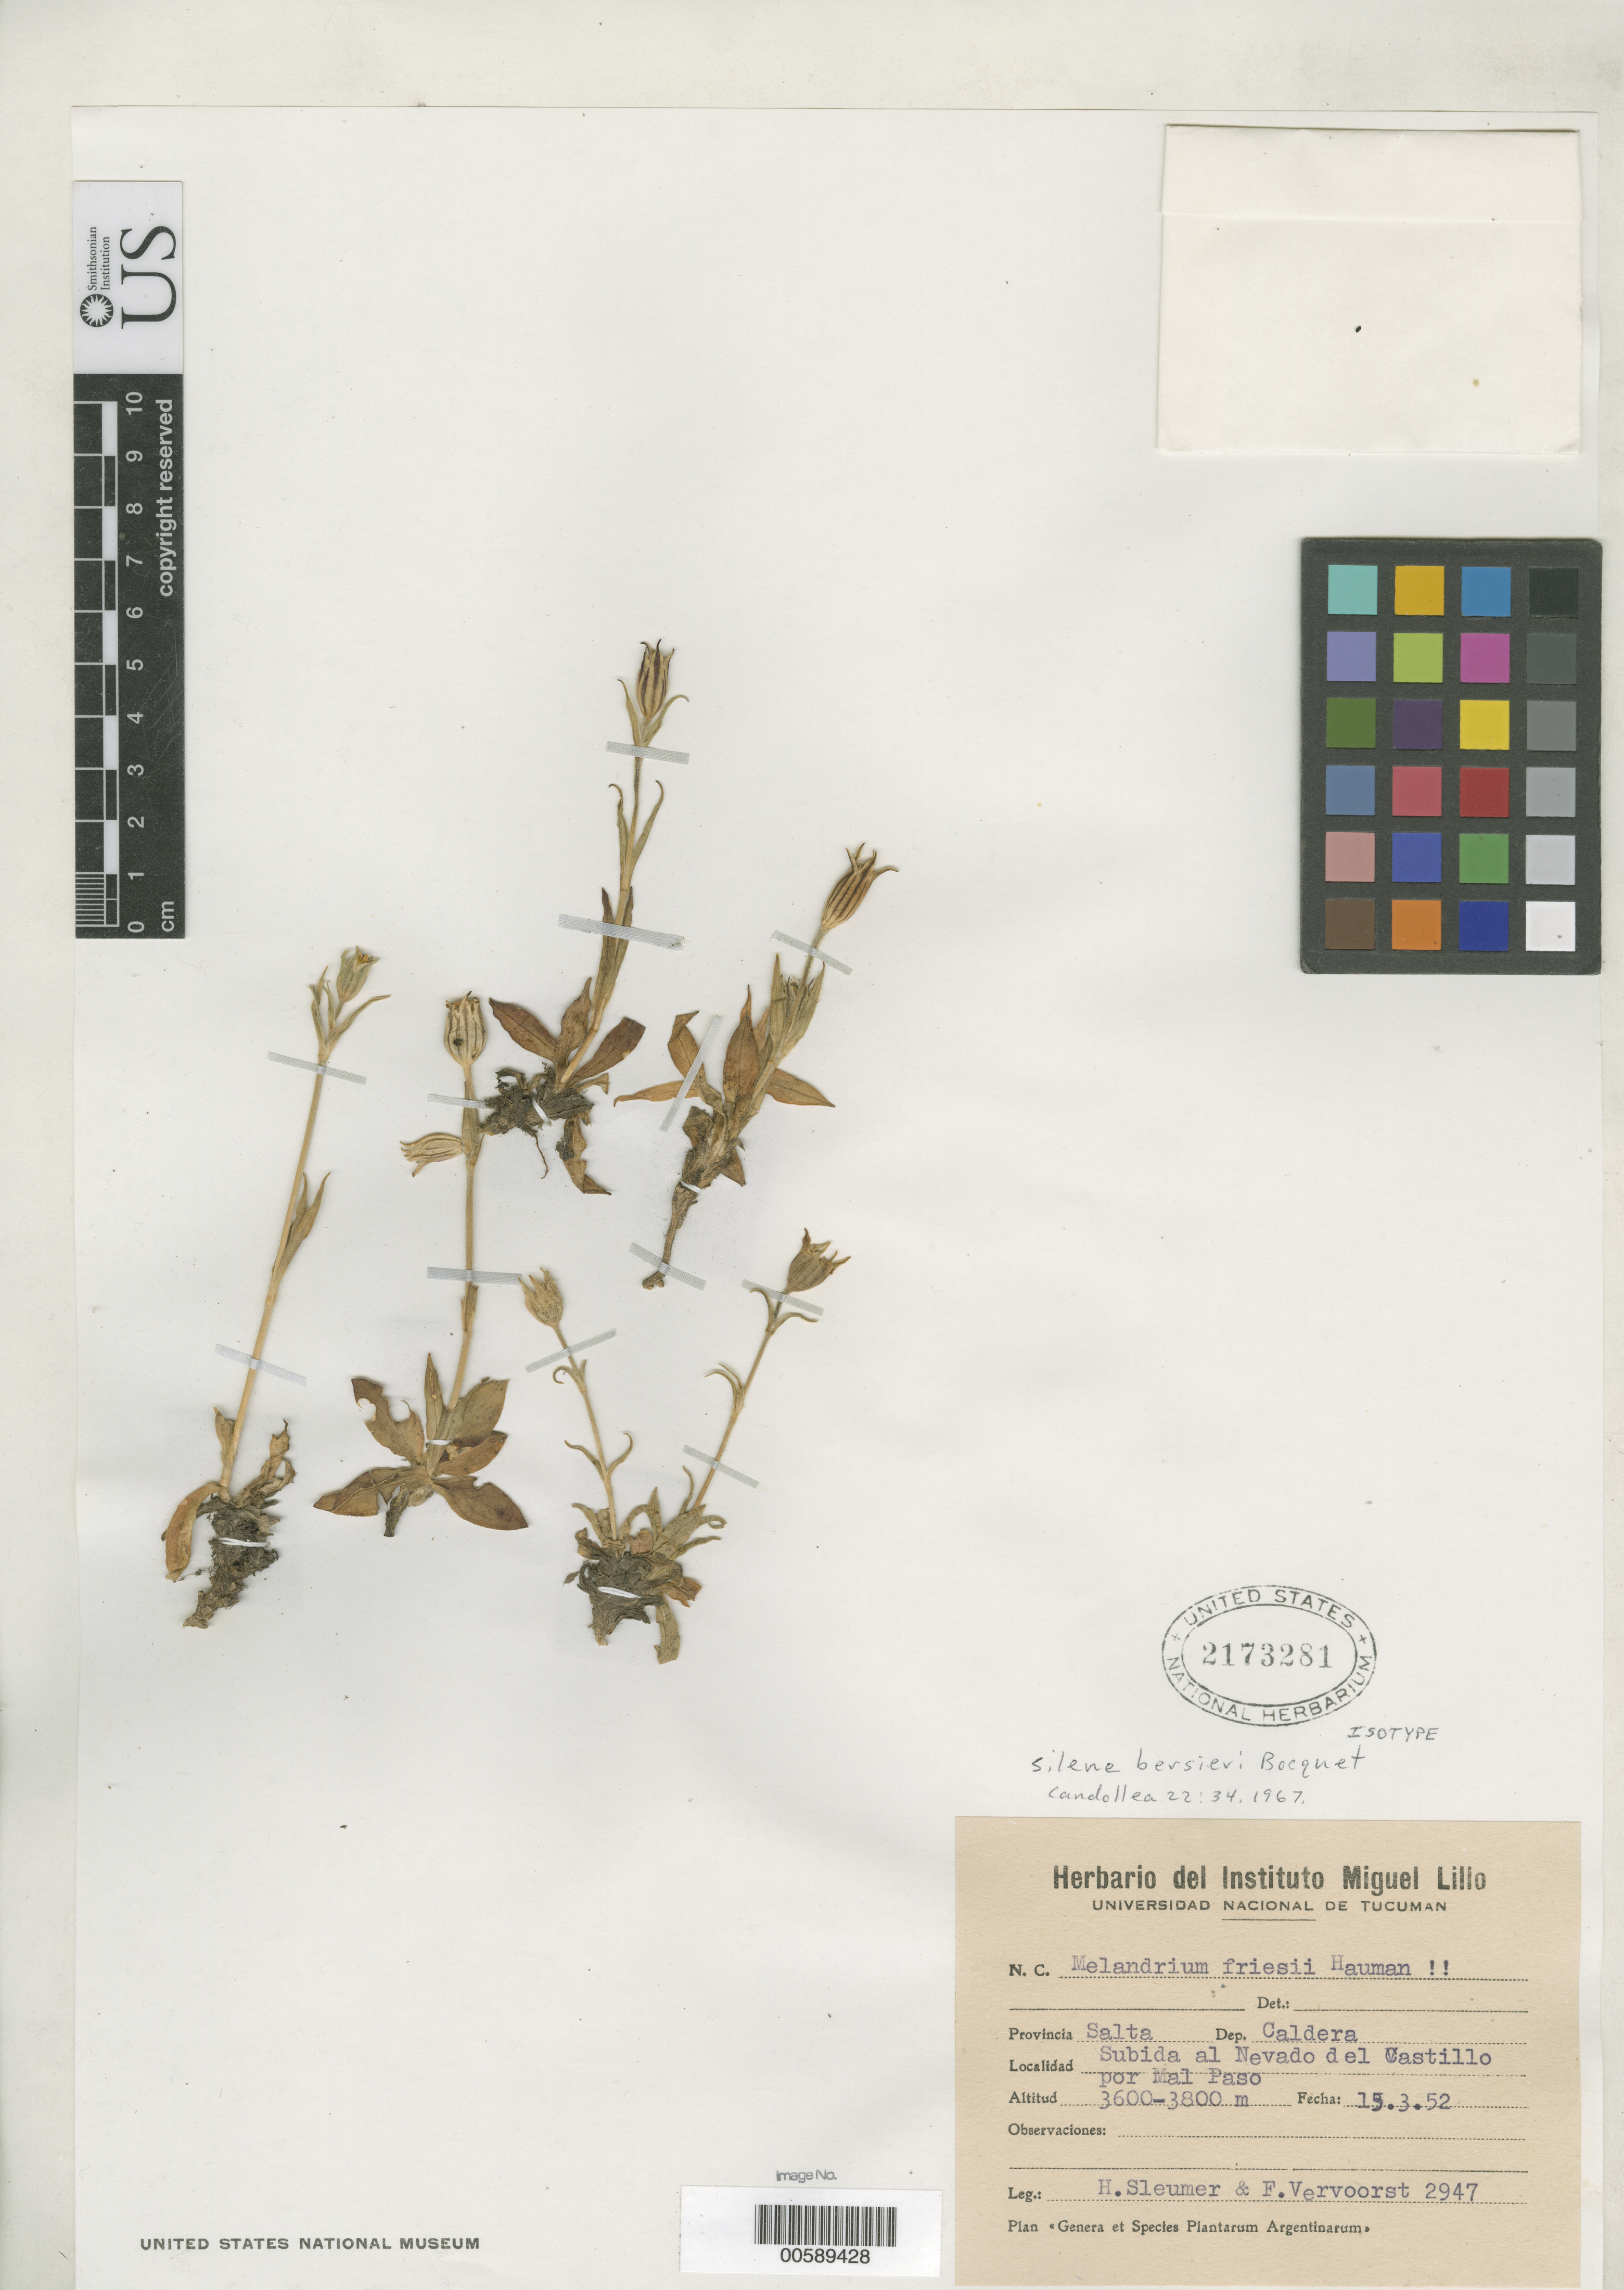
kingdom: Plantae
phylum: Tracheophyta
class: Magnoliopsida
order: Caryophyllales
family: Caryophyllaceae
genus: Silene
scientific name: Silene bersieri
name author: Bocquet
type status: Isotype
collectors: H. O. Sleumer & F. B. Vervoorst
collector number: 2947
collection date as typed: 15 Mar 1952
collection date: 1952-03-15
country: Argentina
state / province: Salta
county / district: Caldera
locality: Subida al Nevado del Castillo por Mal Paso.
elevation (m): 3600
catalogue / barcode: US 2173281